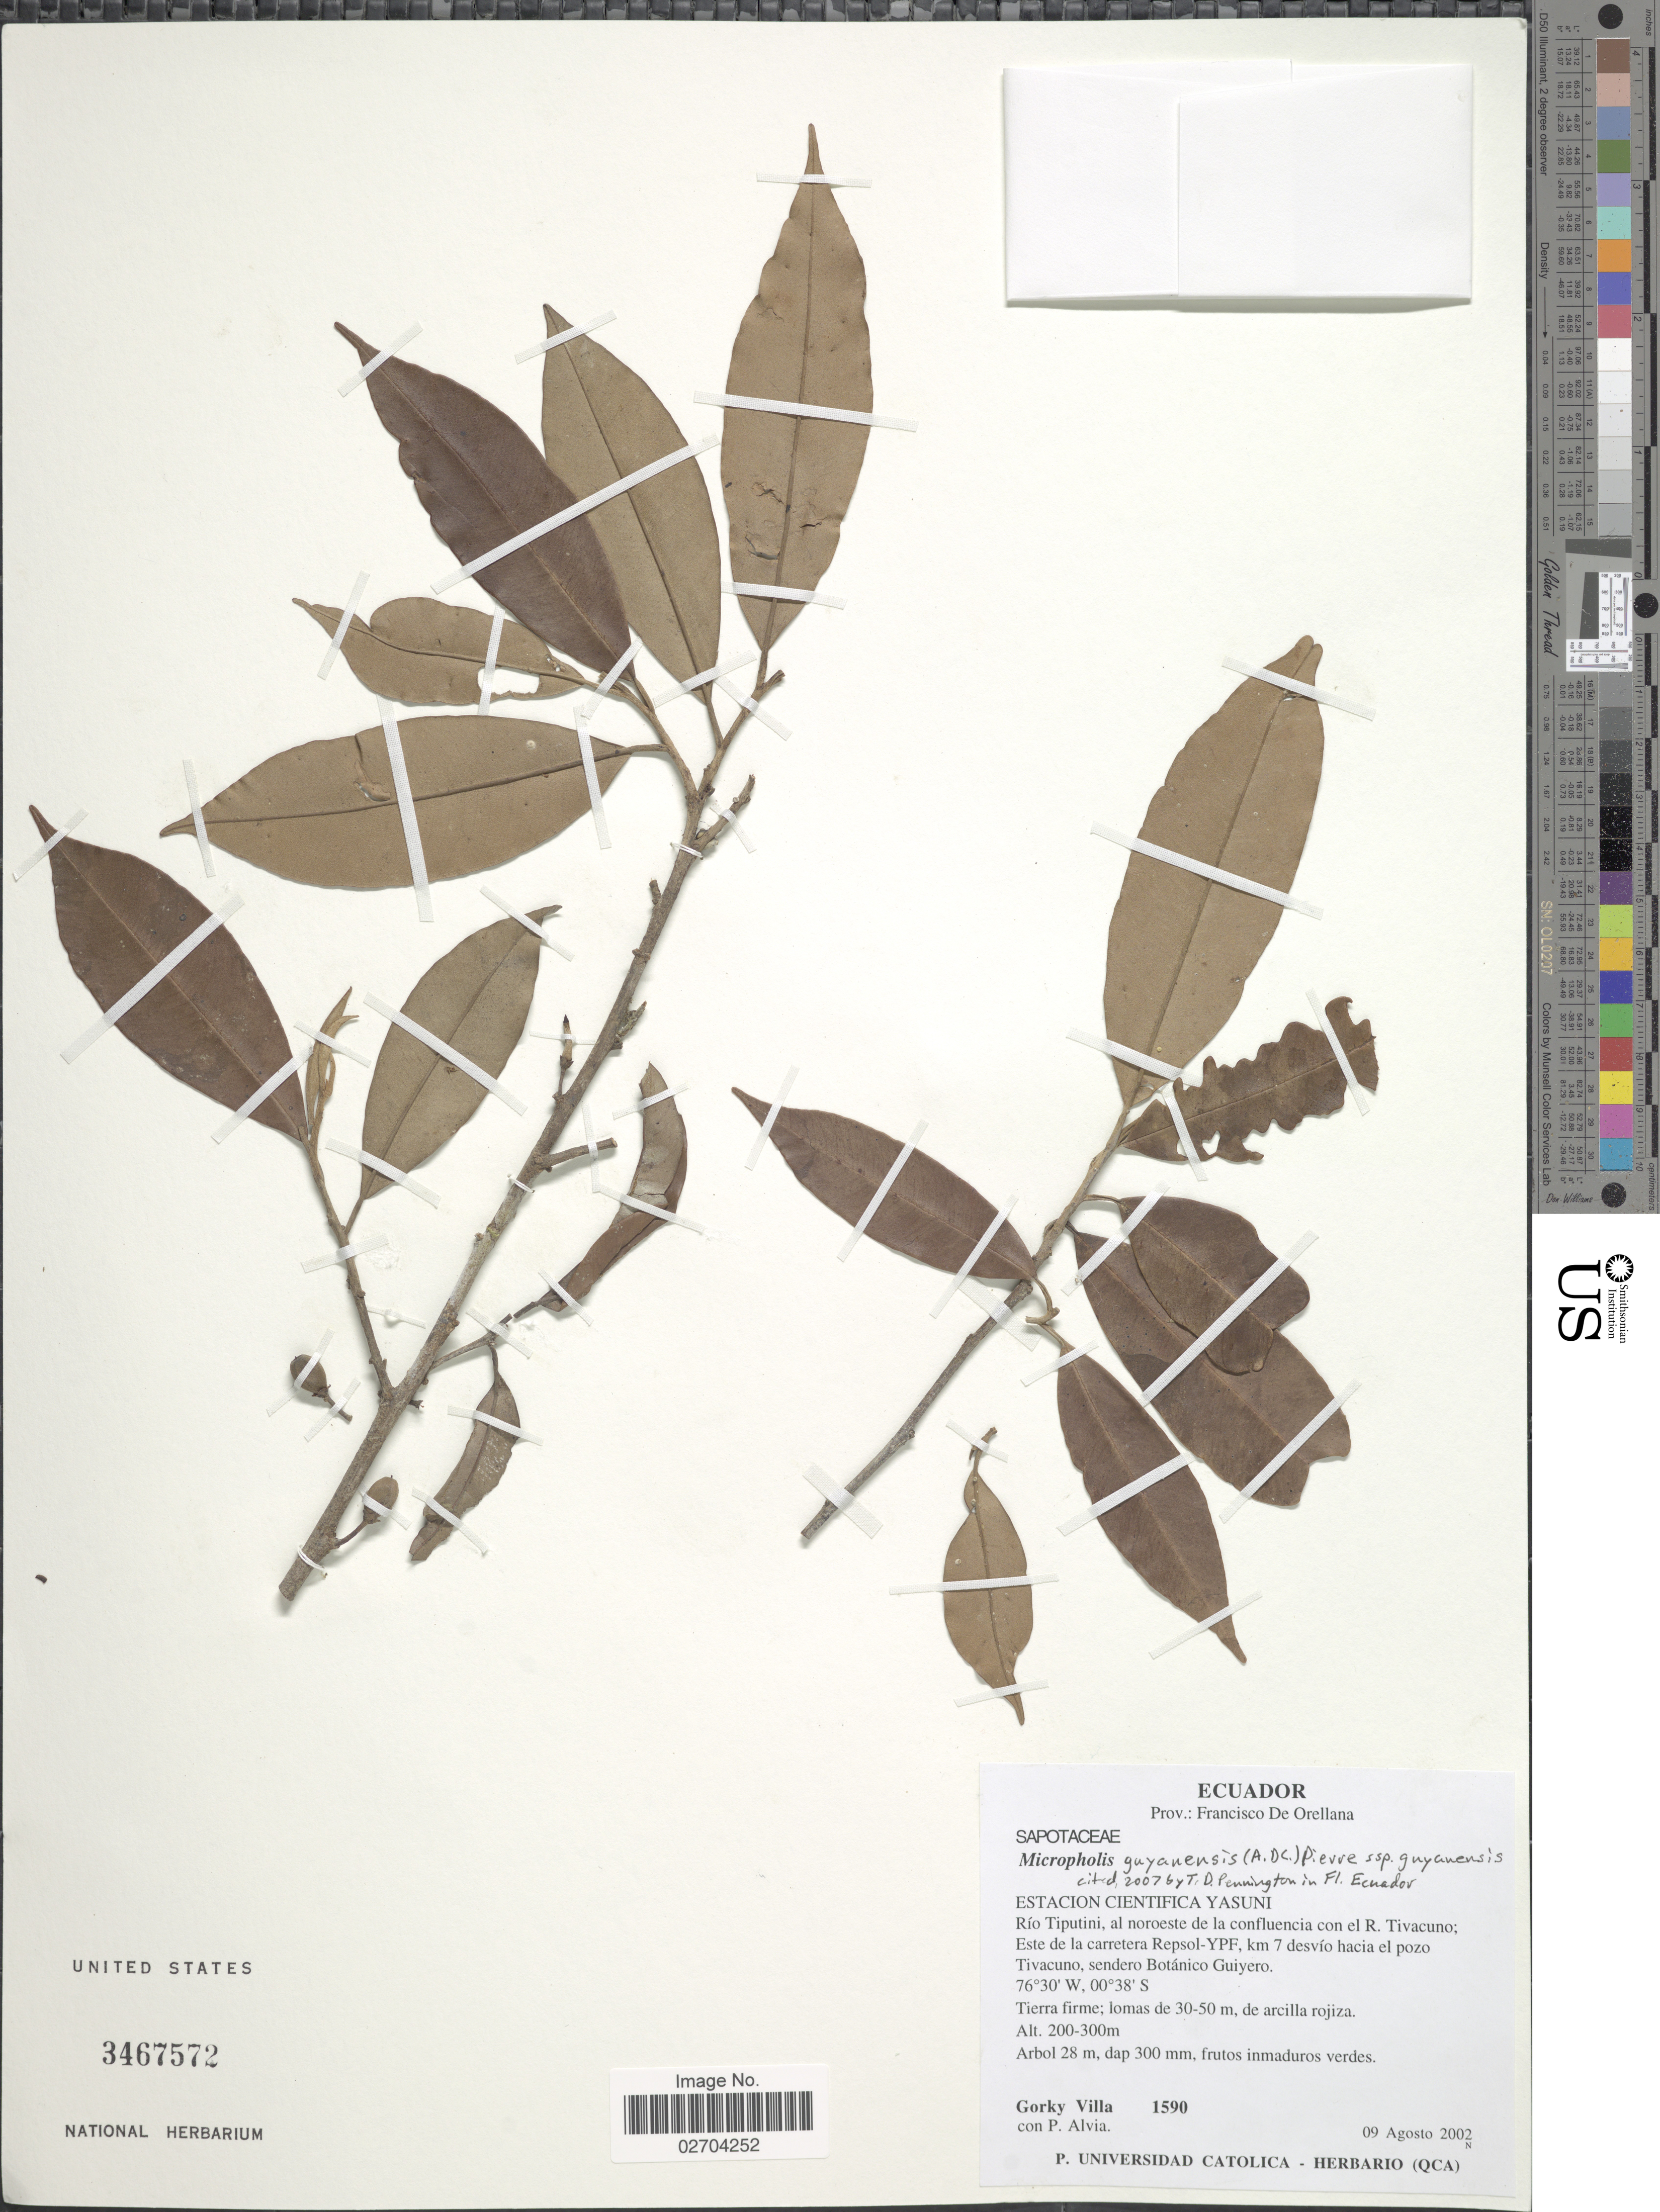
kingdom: Plantae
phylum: Tracheophyta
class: Magnoliopsida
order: Ericales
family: Sapotaceae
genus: Micropholis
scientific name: Micropholis guyanensis subsp. guyanensis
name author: (A. DC.) Pierre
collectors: G. Villa & P. Alvia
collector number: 1590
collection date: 2002-08-09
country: Ecuador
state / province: Orellana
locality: Prov.: Francisco De Orellana, Estacion Cientifica Yasuni, Río Tiputini, al noroeste de la confluencia el R. Tivacuno; Este de la carretera Repsol-YPF, km 7 desvío hacia el pozo Tivacuno, sendero Botánico Guiyero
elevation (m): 200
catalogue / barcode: US 3467572